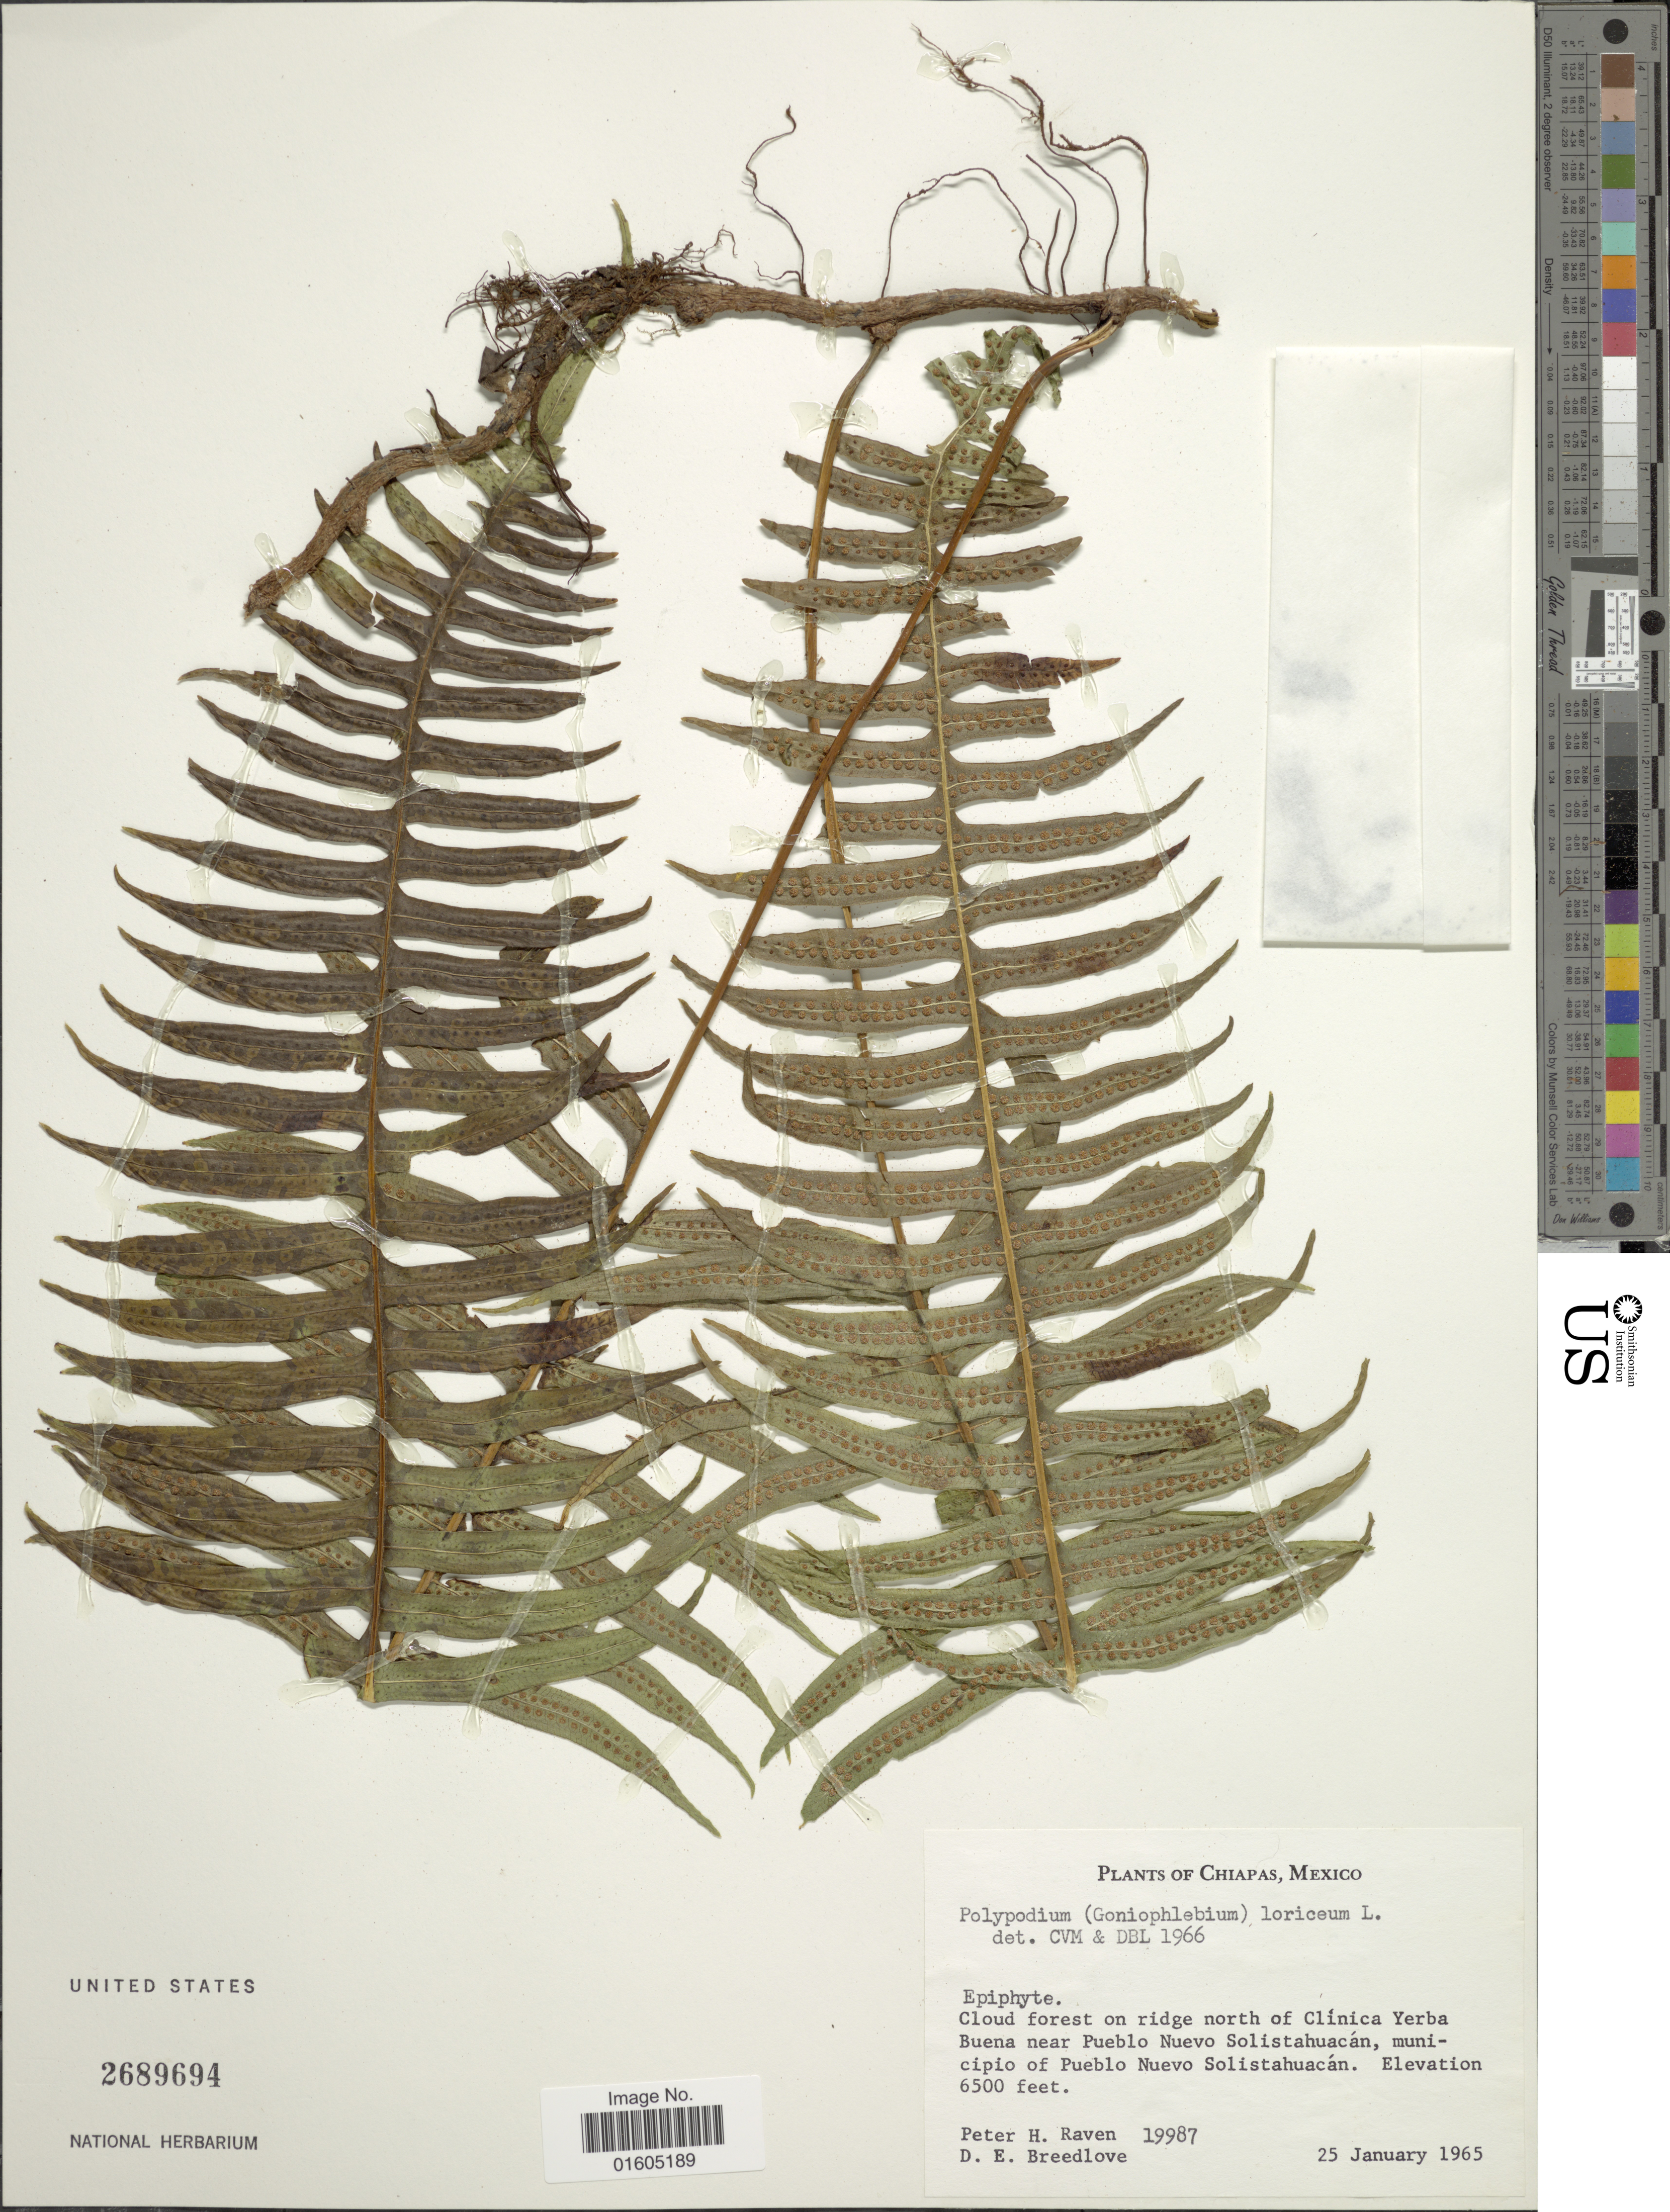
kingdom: Plantae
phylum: Tracheophyta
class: Polypodiopsida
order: Polypodiales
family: Polypodiaceae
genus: Serpocaulon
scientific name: Serpocaulon loriceum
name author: (L.) A.R. Sm.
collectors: P. Raven & D. E. Breedlove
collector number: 19987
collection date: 1965-01-25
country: Mexico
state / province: Chiapas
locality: Chiapas, Mexico. Cloud forest on ridge north of Clinica Yerba Buena near Pueblo Nuevo Solistahuacan, municipio oif Pueblo Nuevo Solistahuacan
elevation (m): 1981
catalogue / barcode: US 2689694